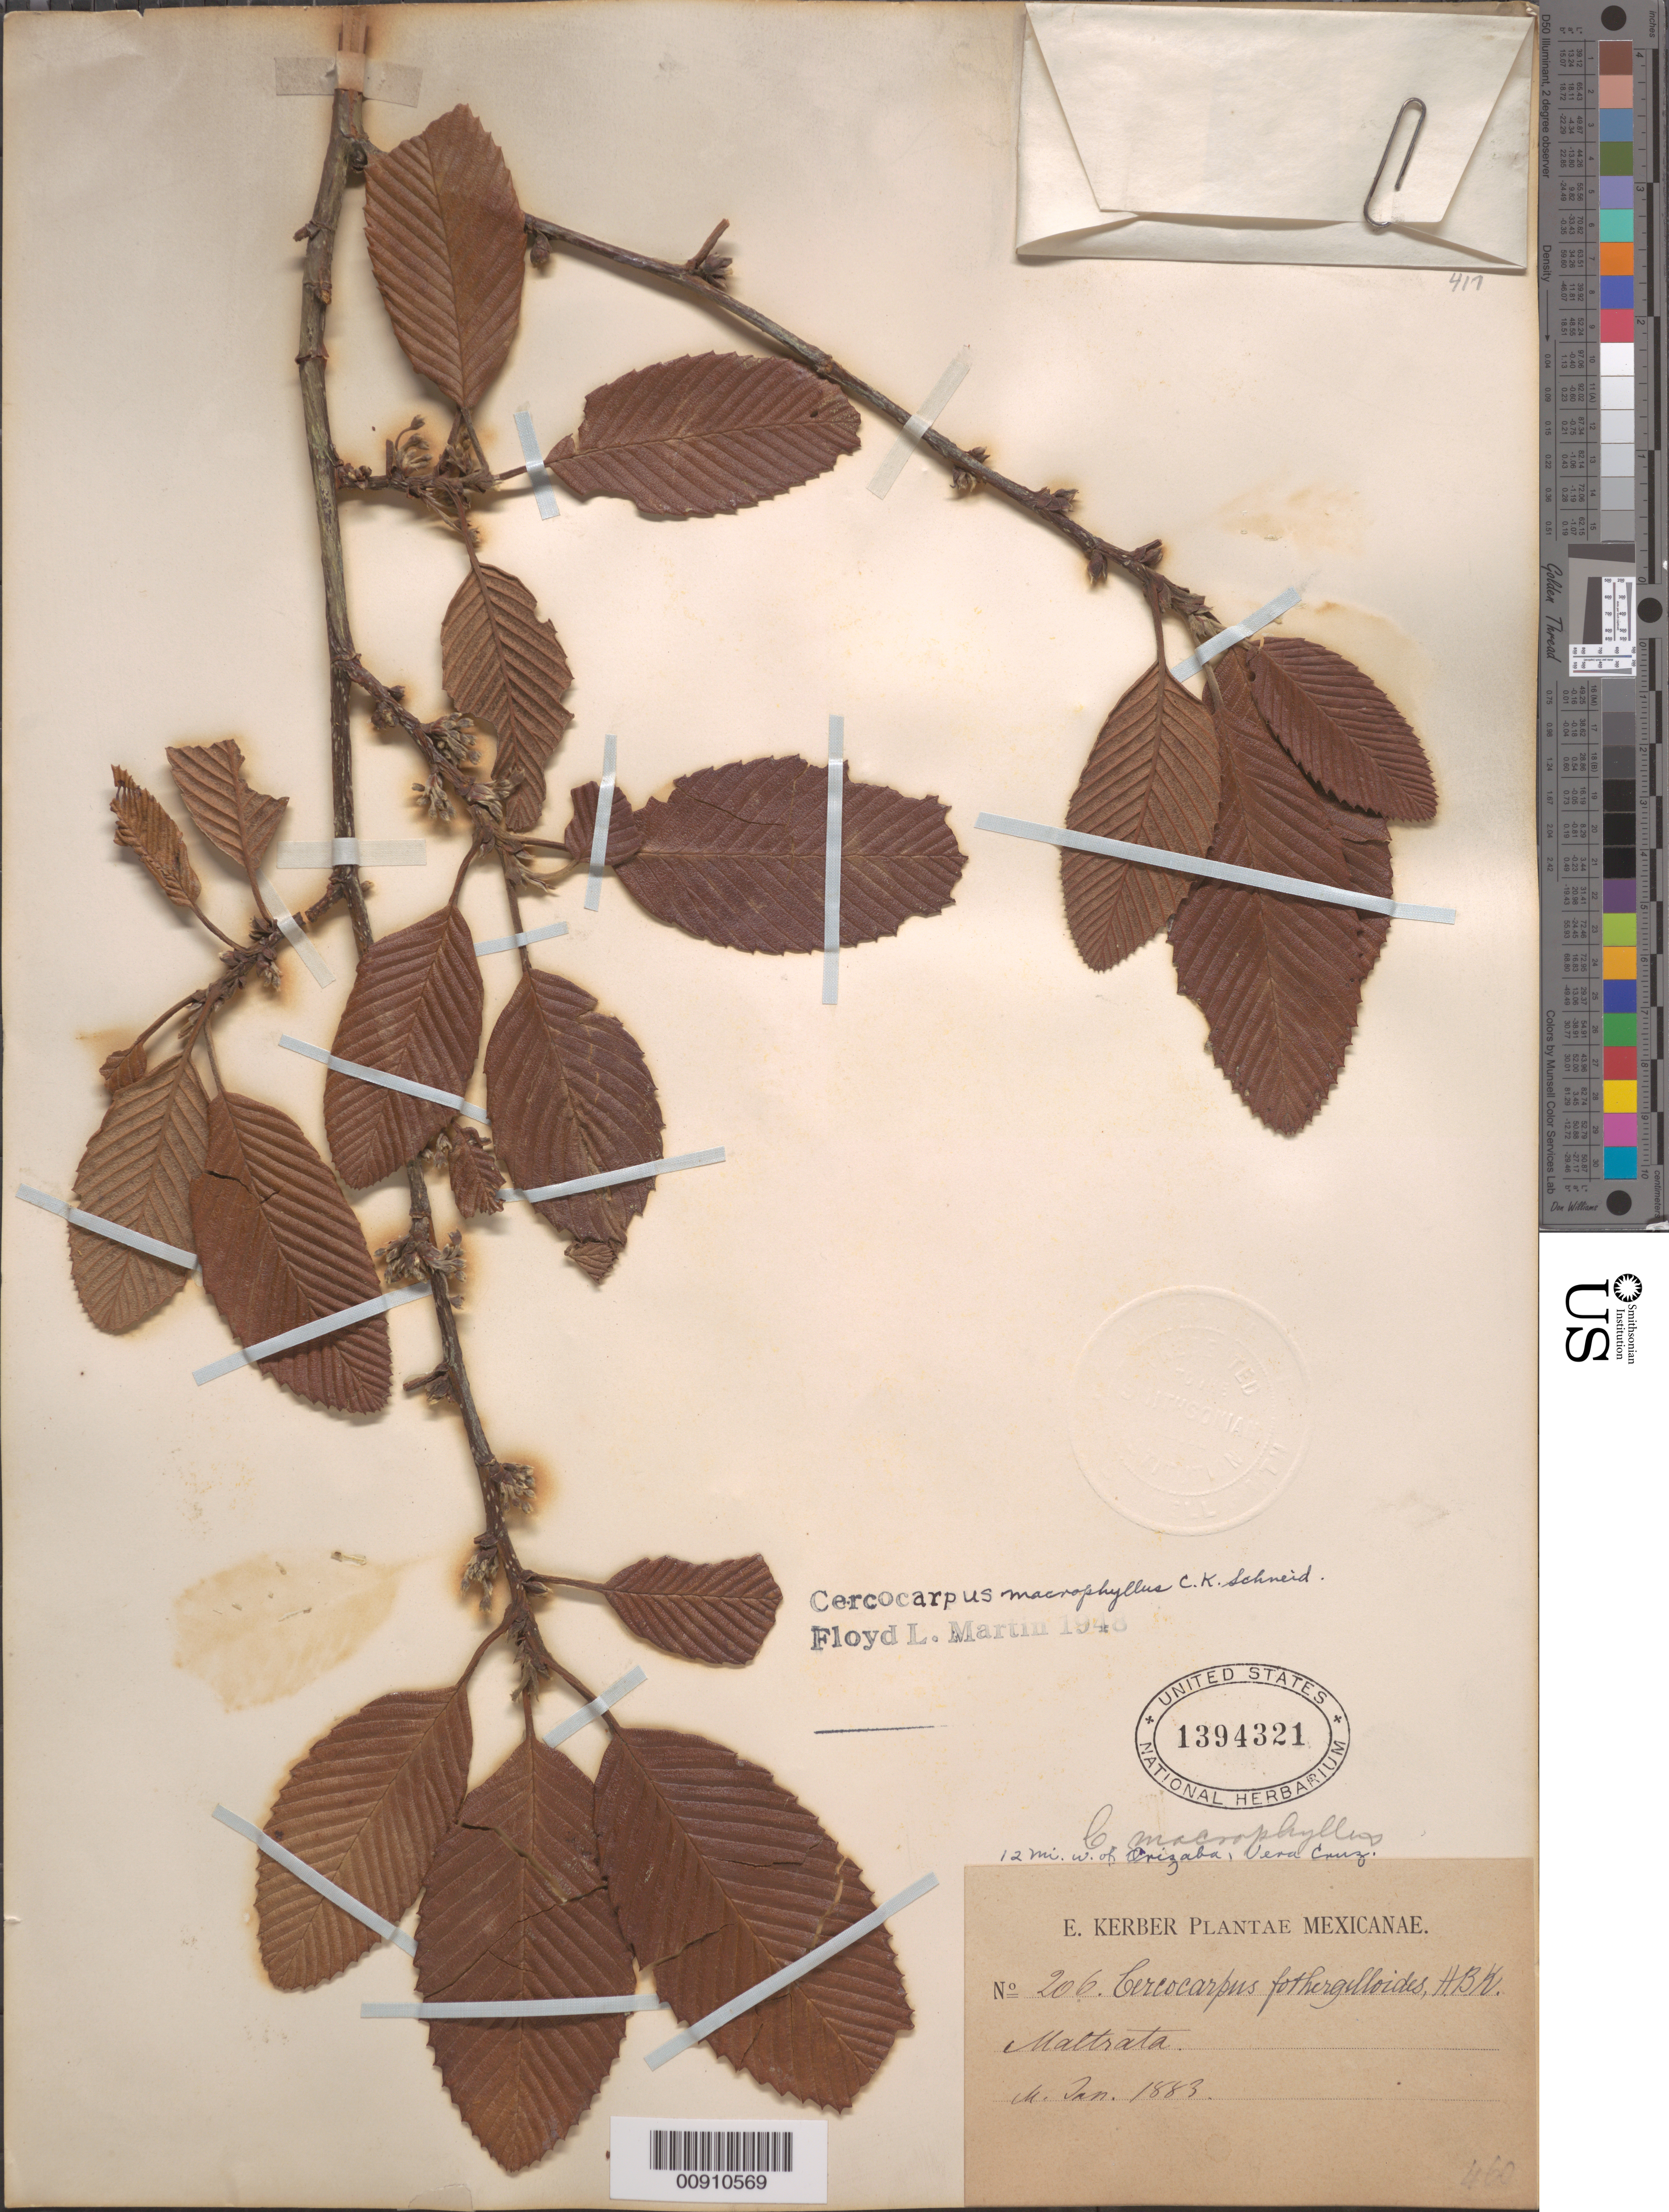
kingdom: Plantae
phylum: Tracheophyta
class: Magnoliopsida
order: Rosales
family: Rosaceae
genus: Cercocarpus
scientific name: Cercocarpus macrophyllus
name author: C.K. Schneid.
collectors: E. Kerber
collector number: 206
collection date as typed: Jan 1883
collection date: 1883-01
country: Mexico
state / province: Veracruz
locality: Maltrata - 12 miles W of Orizaba, Veracruz.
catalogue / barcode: US 1394321